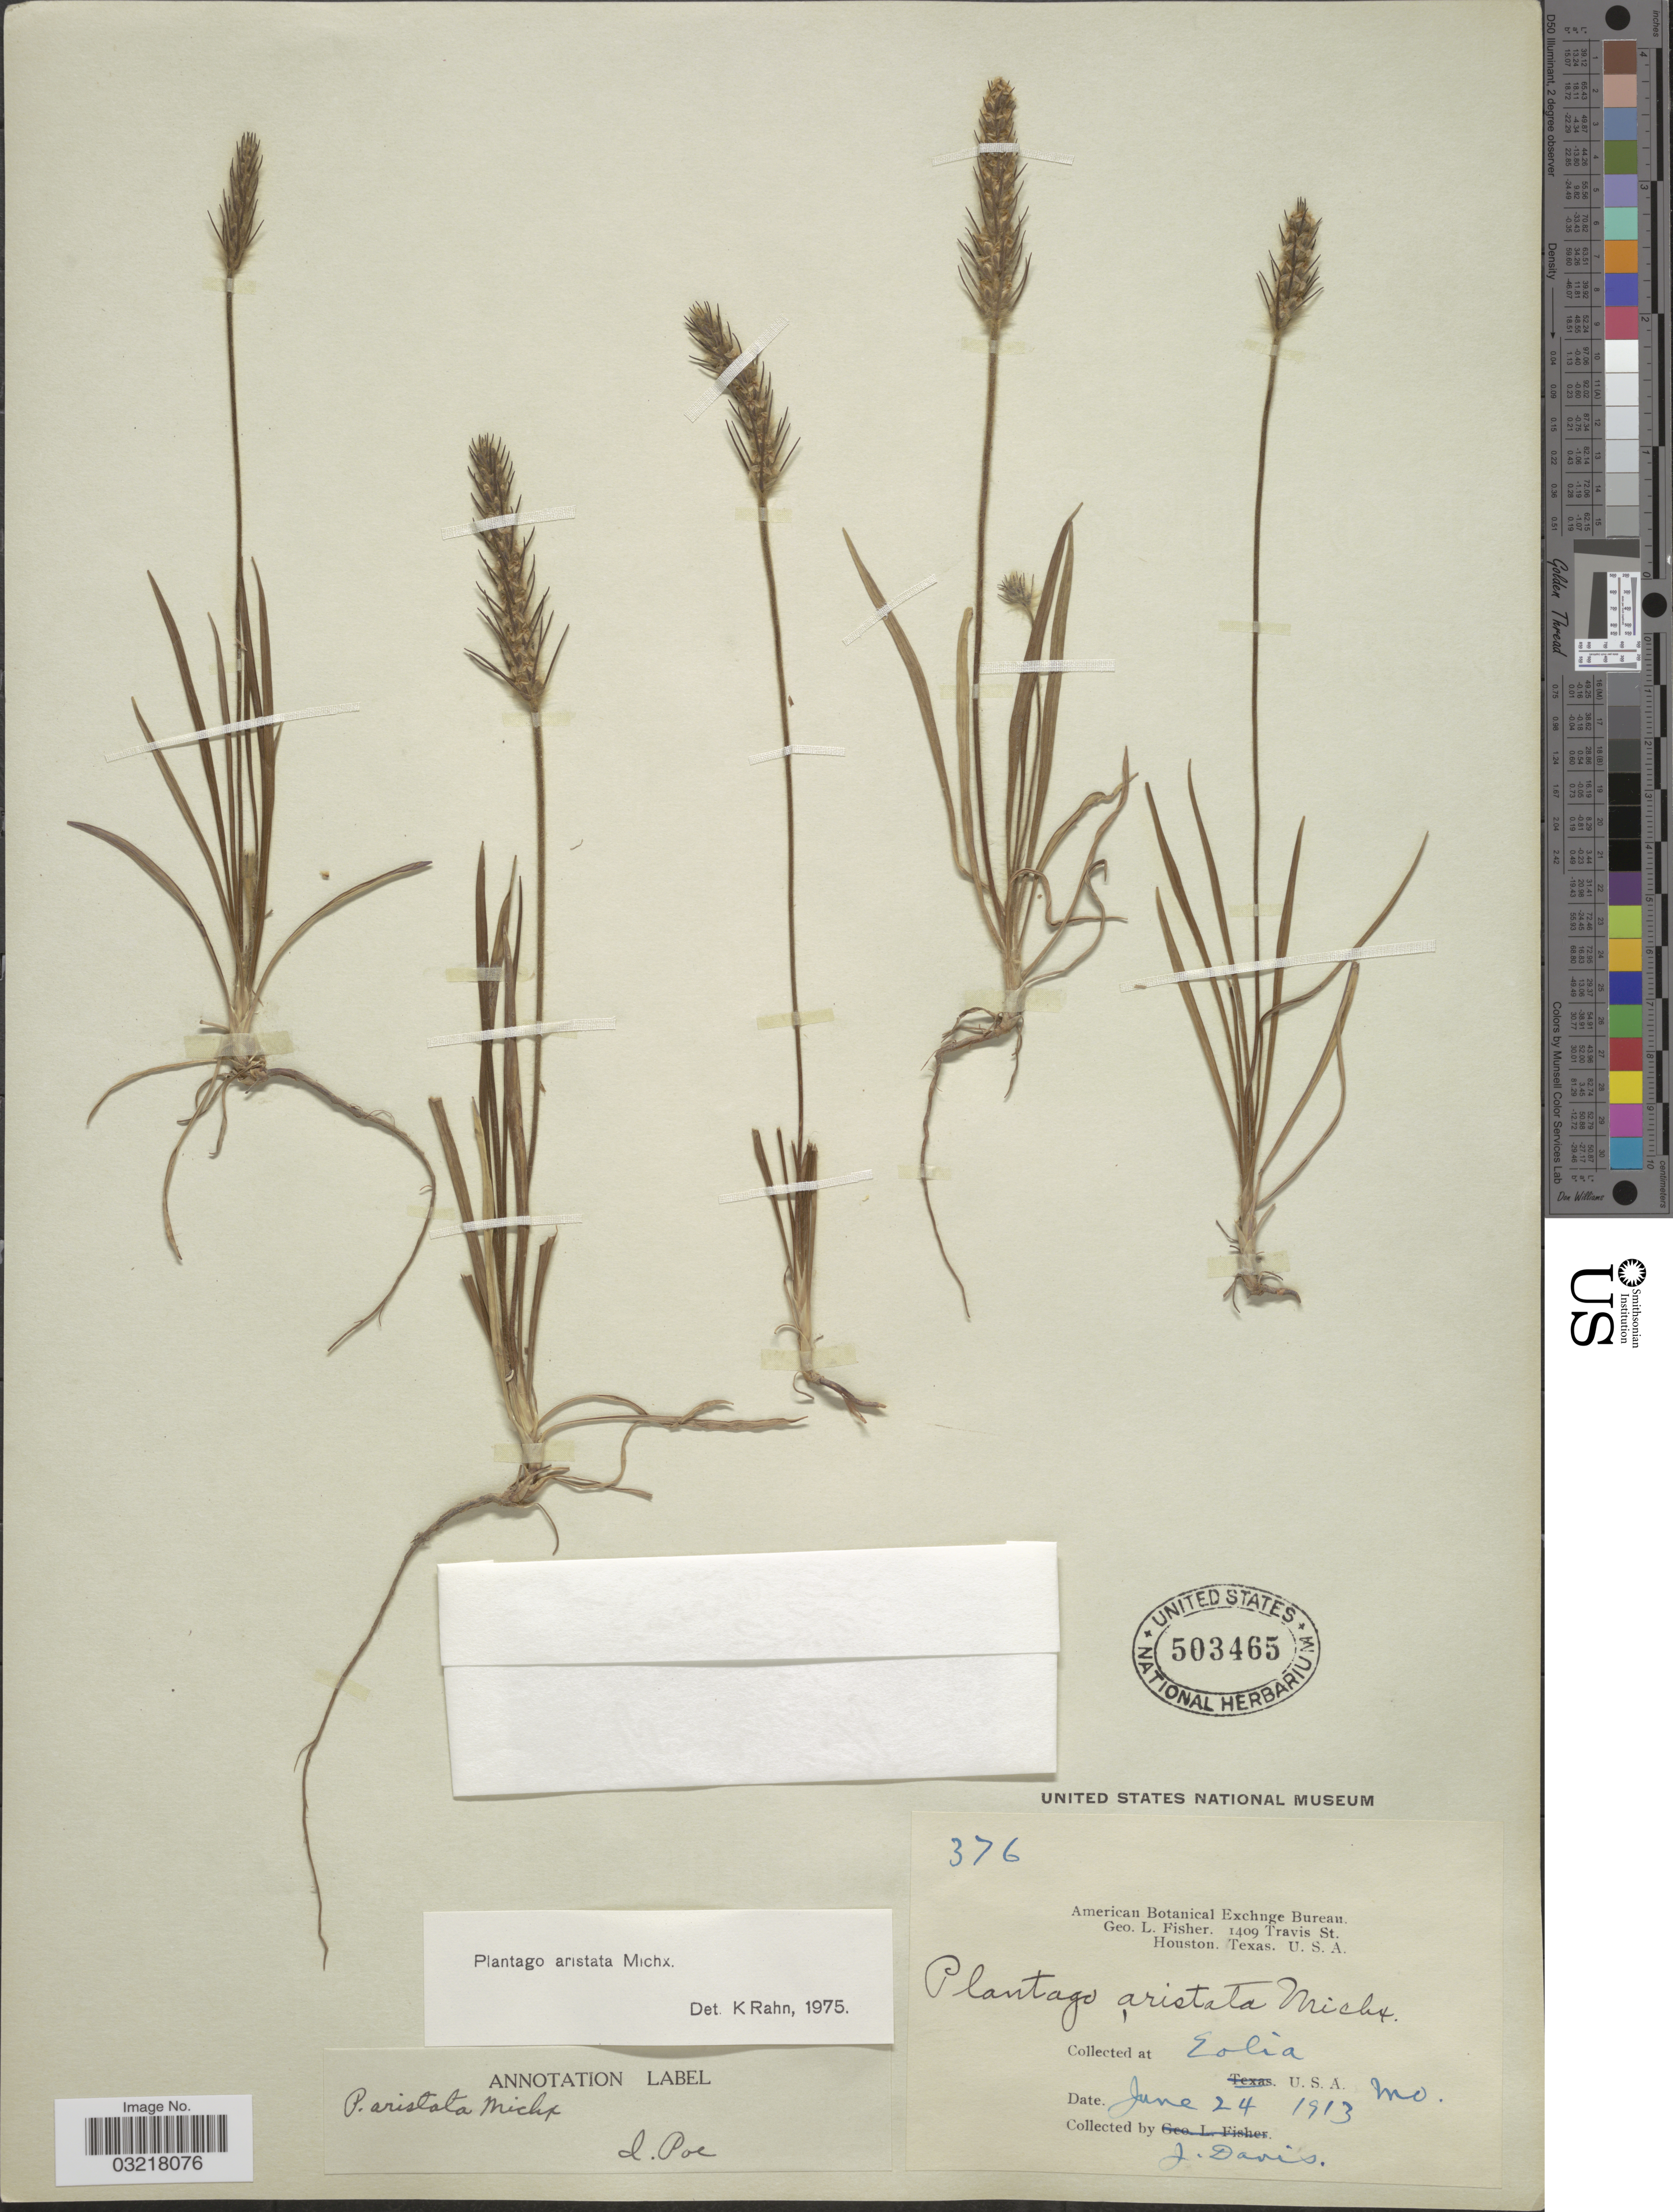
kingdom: Plantae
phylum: Tracheophyta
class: Magnoliopsida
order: Lamiales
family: Plantaginaceae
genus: Plantago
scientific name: Plantago aristata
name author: Michx.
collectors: J. Davis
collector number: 376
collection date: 1913-06-24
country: United States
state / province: Missouri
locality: Eolia. U.S.A. Mo.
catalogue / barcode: US 503465